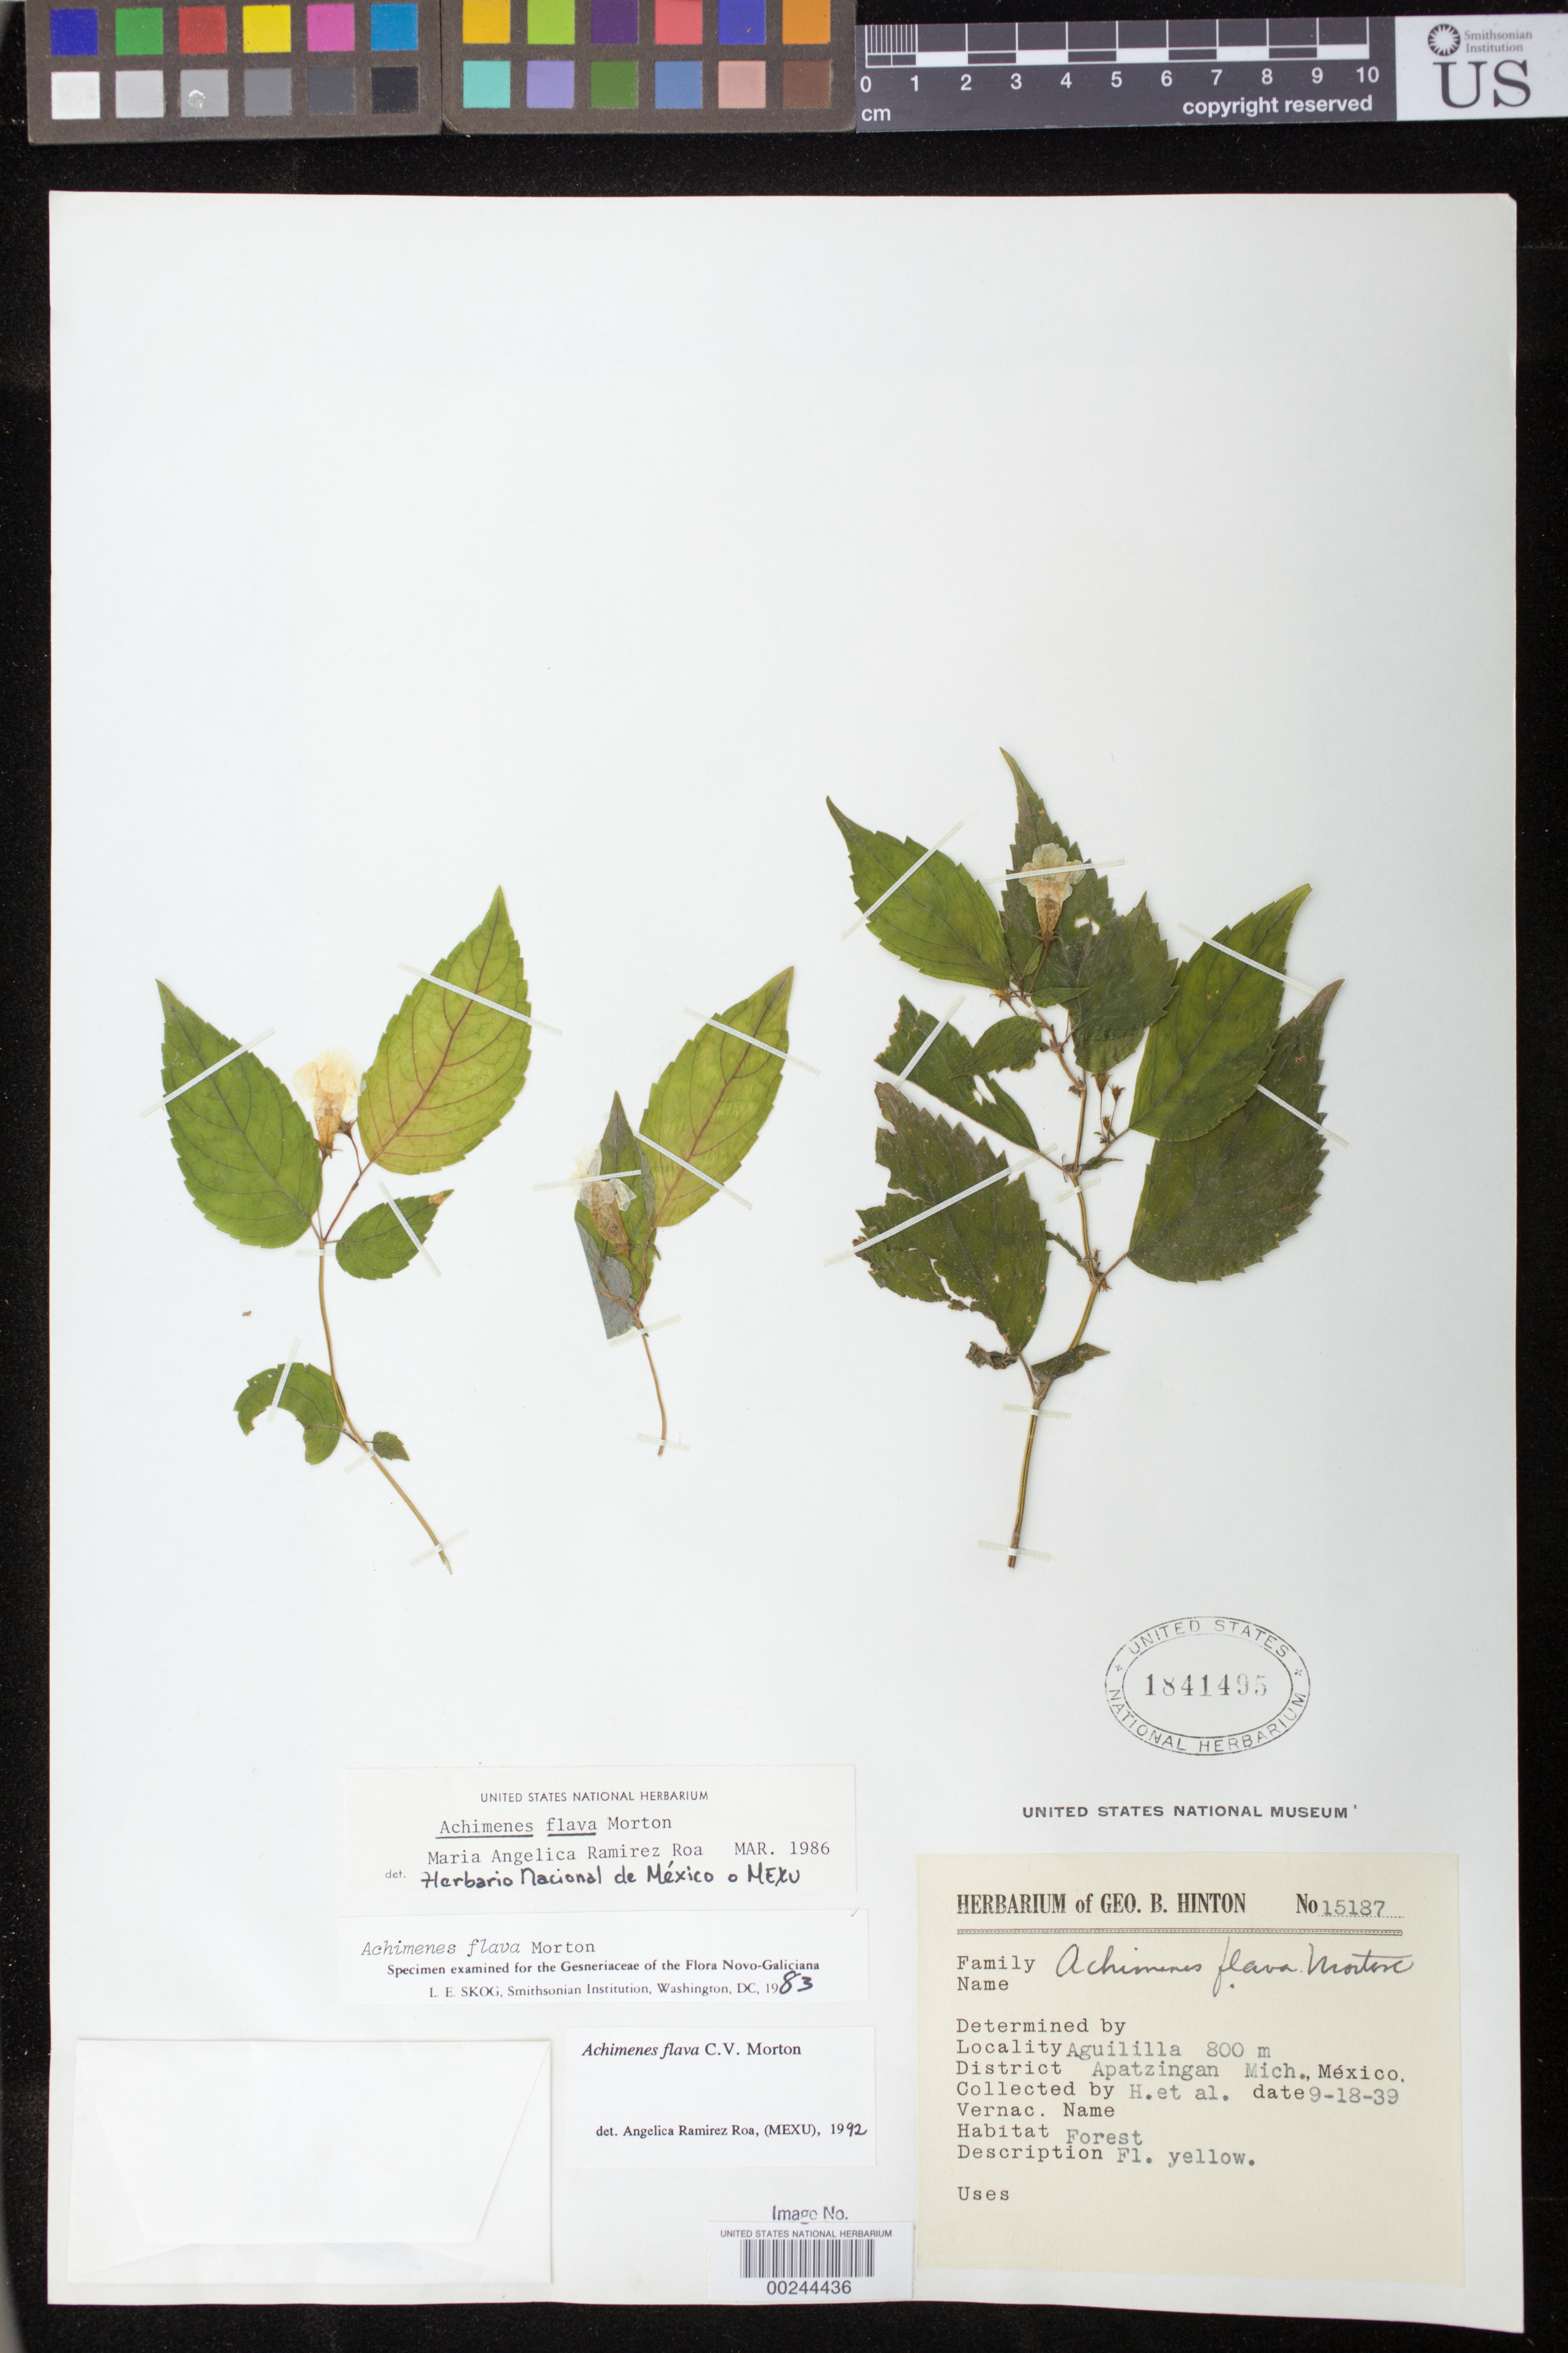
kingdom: Plantae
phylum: Tracheophyta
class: Magnoliopsida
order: Lamiales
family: Gesneriaceae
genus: Achimenes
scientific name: Achimenes flava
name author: C.V. Morton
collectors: G. B. Hinton & et al.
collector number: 15187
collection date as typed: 18 Sep 1939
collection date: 1939-09-18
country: Mexico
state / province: Michoacan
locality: Apatzingan Dist, Aguililla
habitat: Forest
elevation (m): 800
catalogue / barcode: US 1841495